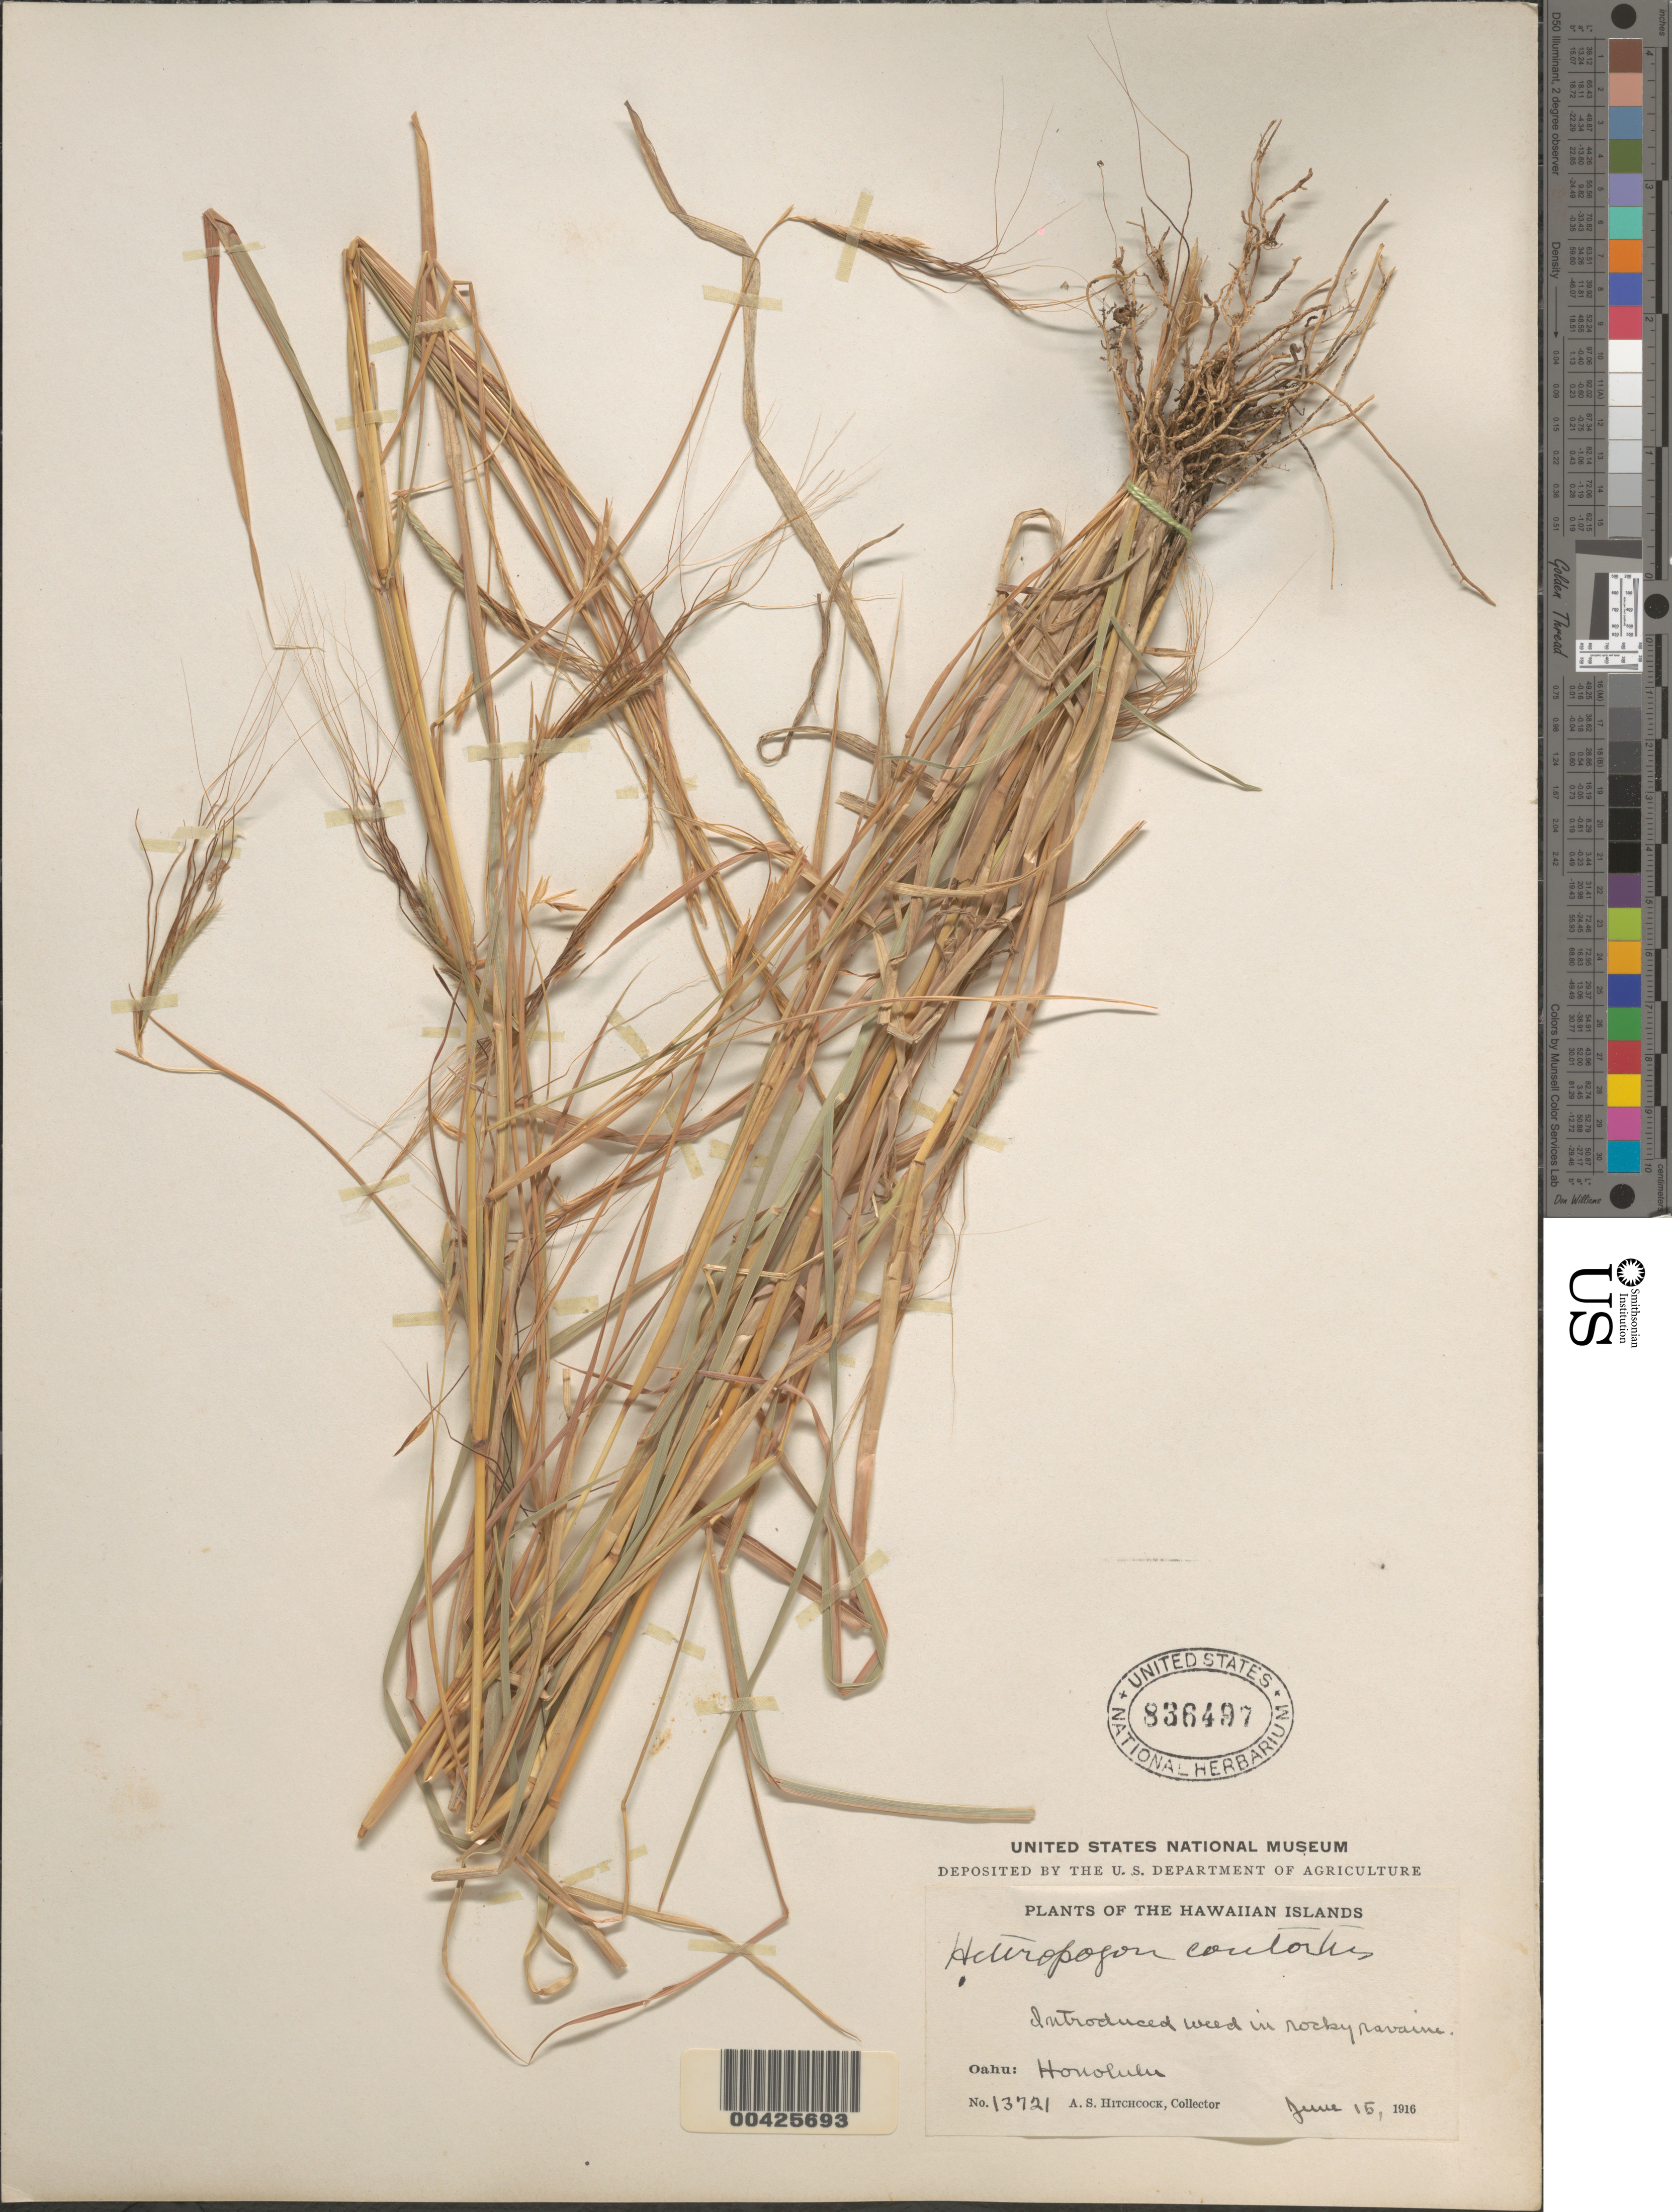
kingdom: Plantae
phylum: Tracheophyta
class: Liliopsida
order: Poales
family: Poaceae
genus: Heteropogon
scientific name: Heteropogon contortus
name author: (L.) P. Beauv. ex Roem. & Schult.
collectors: A. S. Hitchcock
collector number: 13721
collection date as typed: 15 Jun 1916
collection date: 1916-06-15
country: United States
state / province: Hawaii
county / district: Honolulu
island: Oahu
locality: Honolulu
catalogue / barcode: US 836497